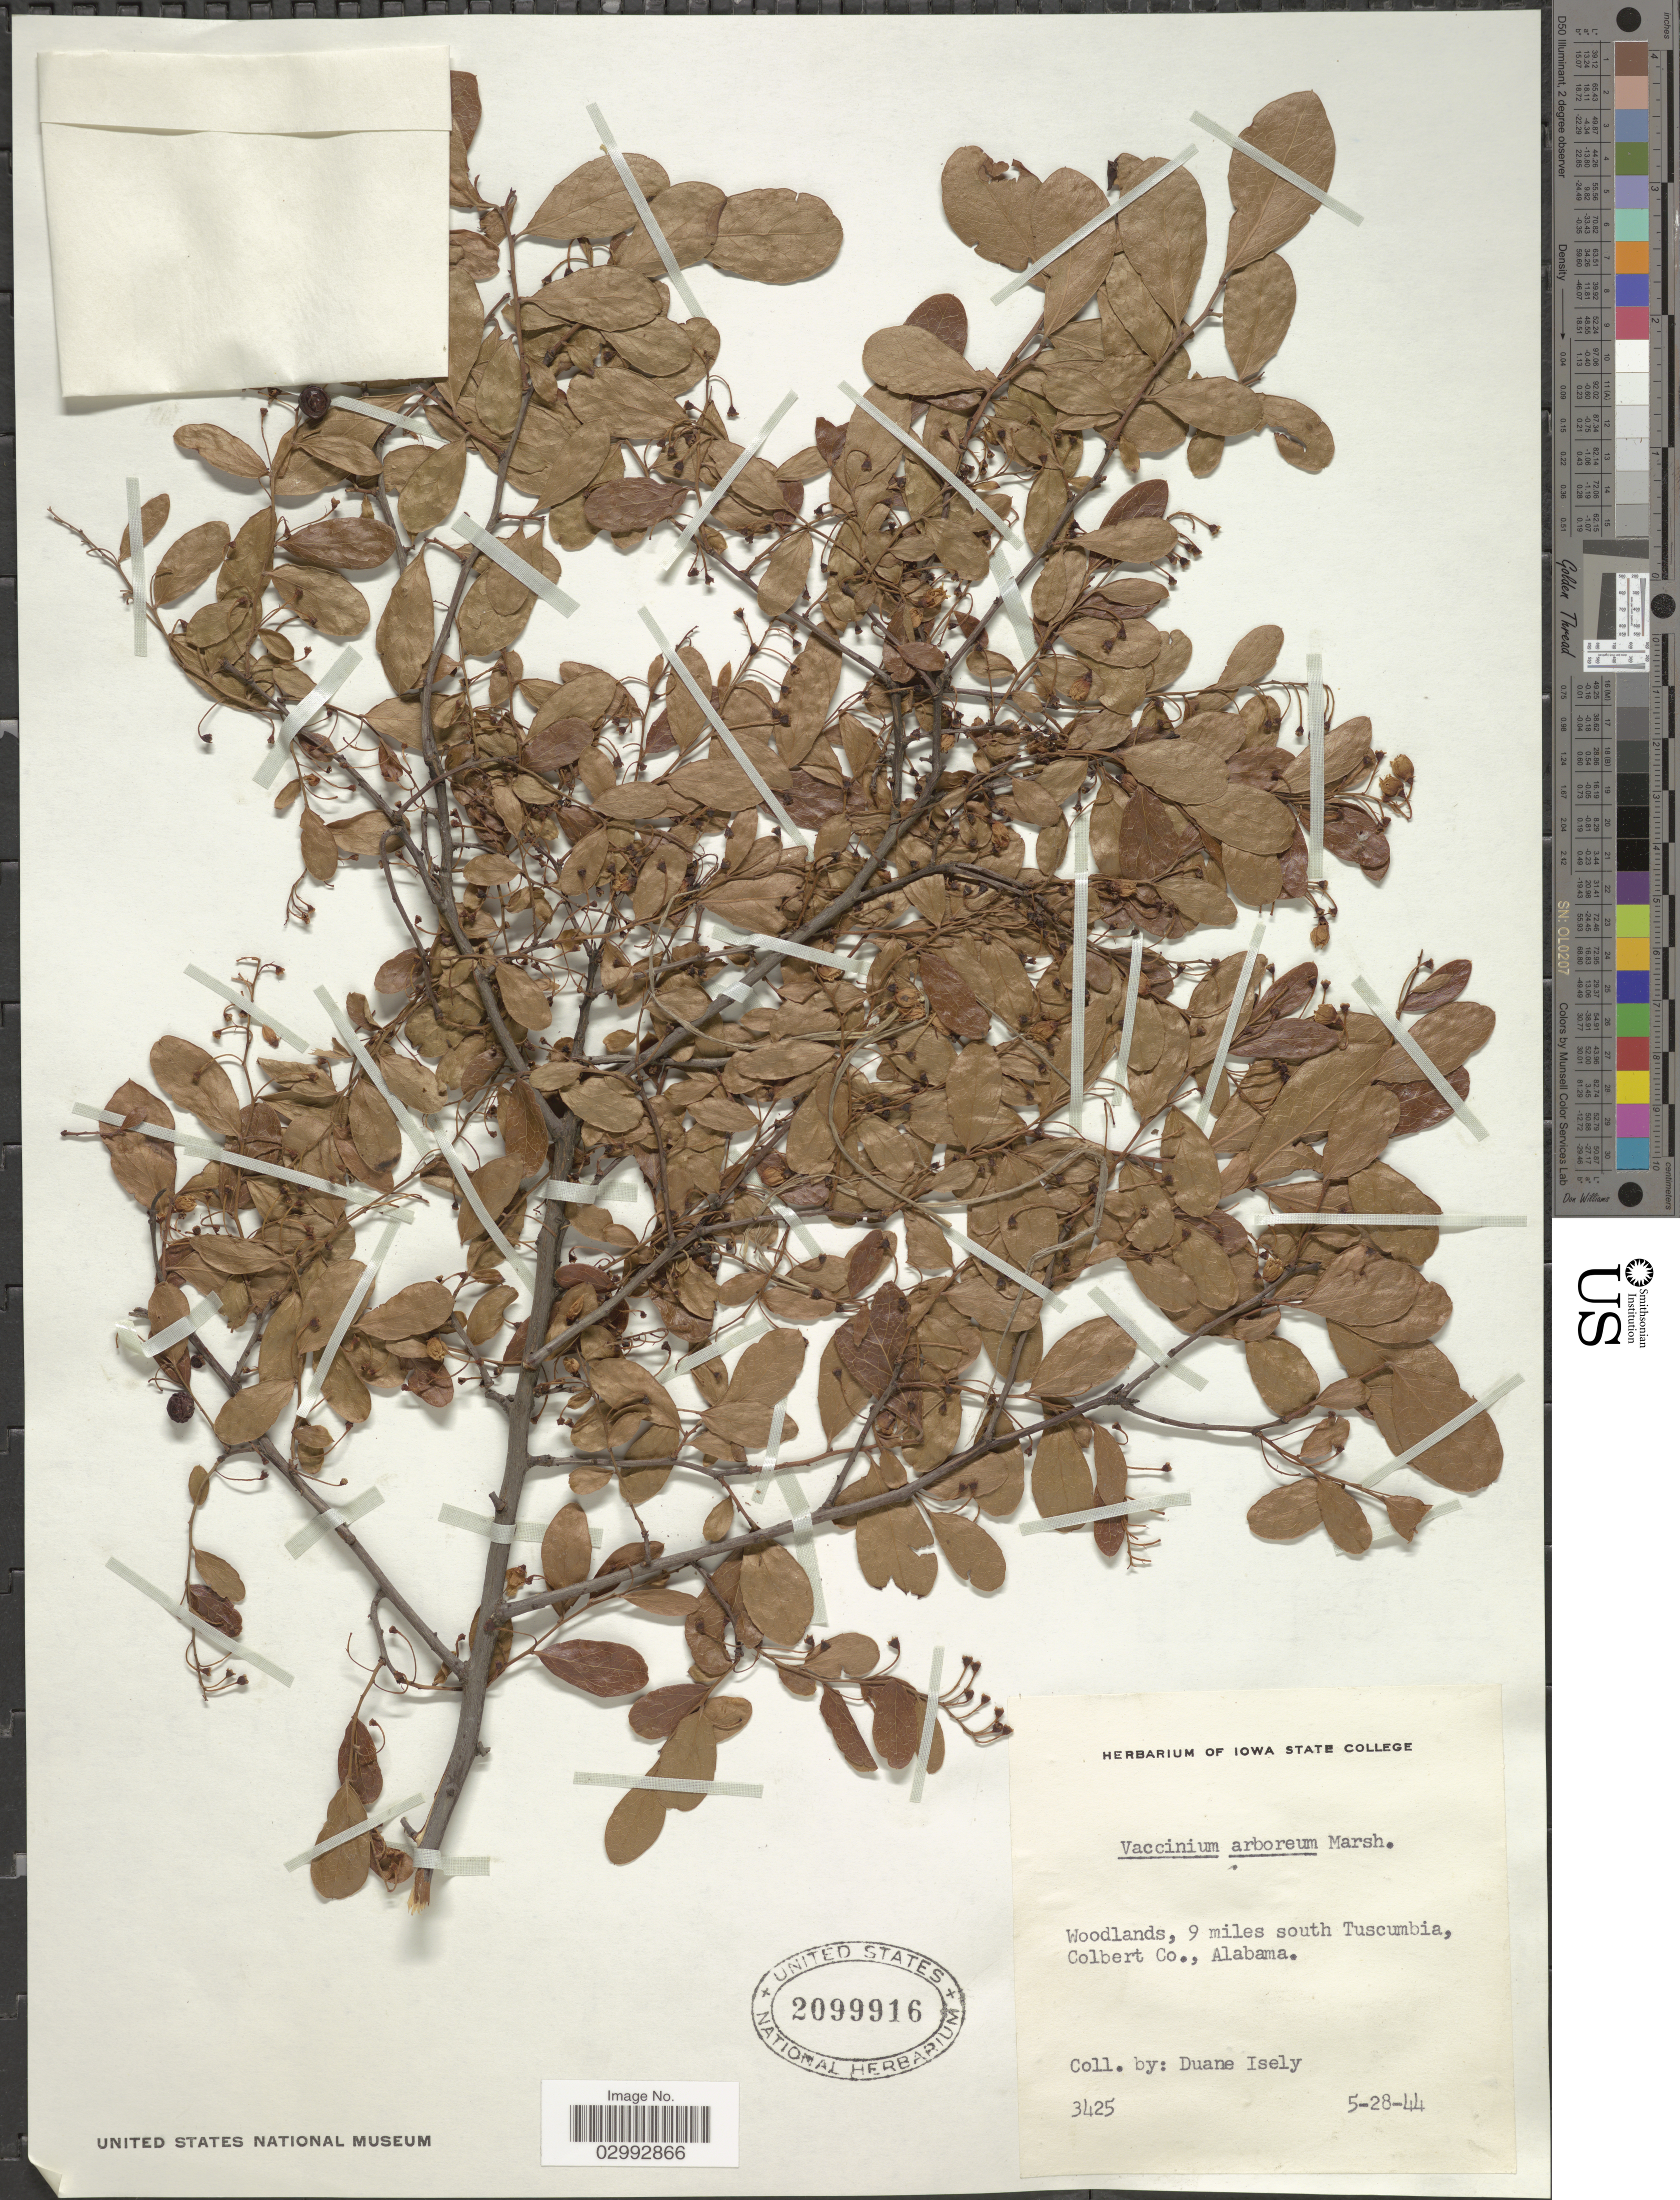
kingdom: Plantae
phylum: Tracheophyta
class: Magnoliopsida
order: Ericales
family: Ericaceae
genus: Batodendron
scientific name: Batodendron arboreum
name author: Nutt.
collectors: D. Isely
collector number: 3425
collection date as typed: Transcribed d/m/y: 28/5/44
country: United States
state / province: Alabama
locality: Woodlands, 9 miles south Tuscumbia, Colbert Co.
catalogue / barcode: US 2099916